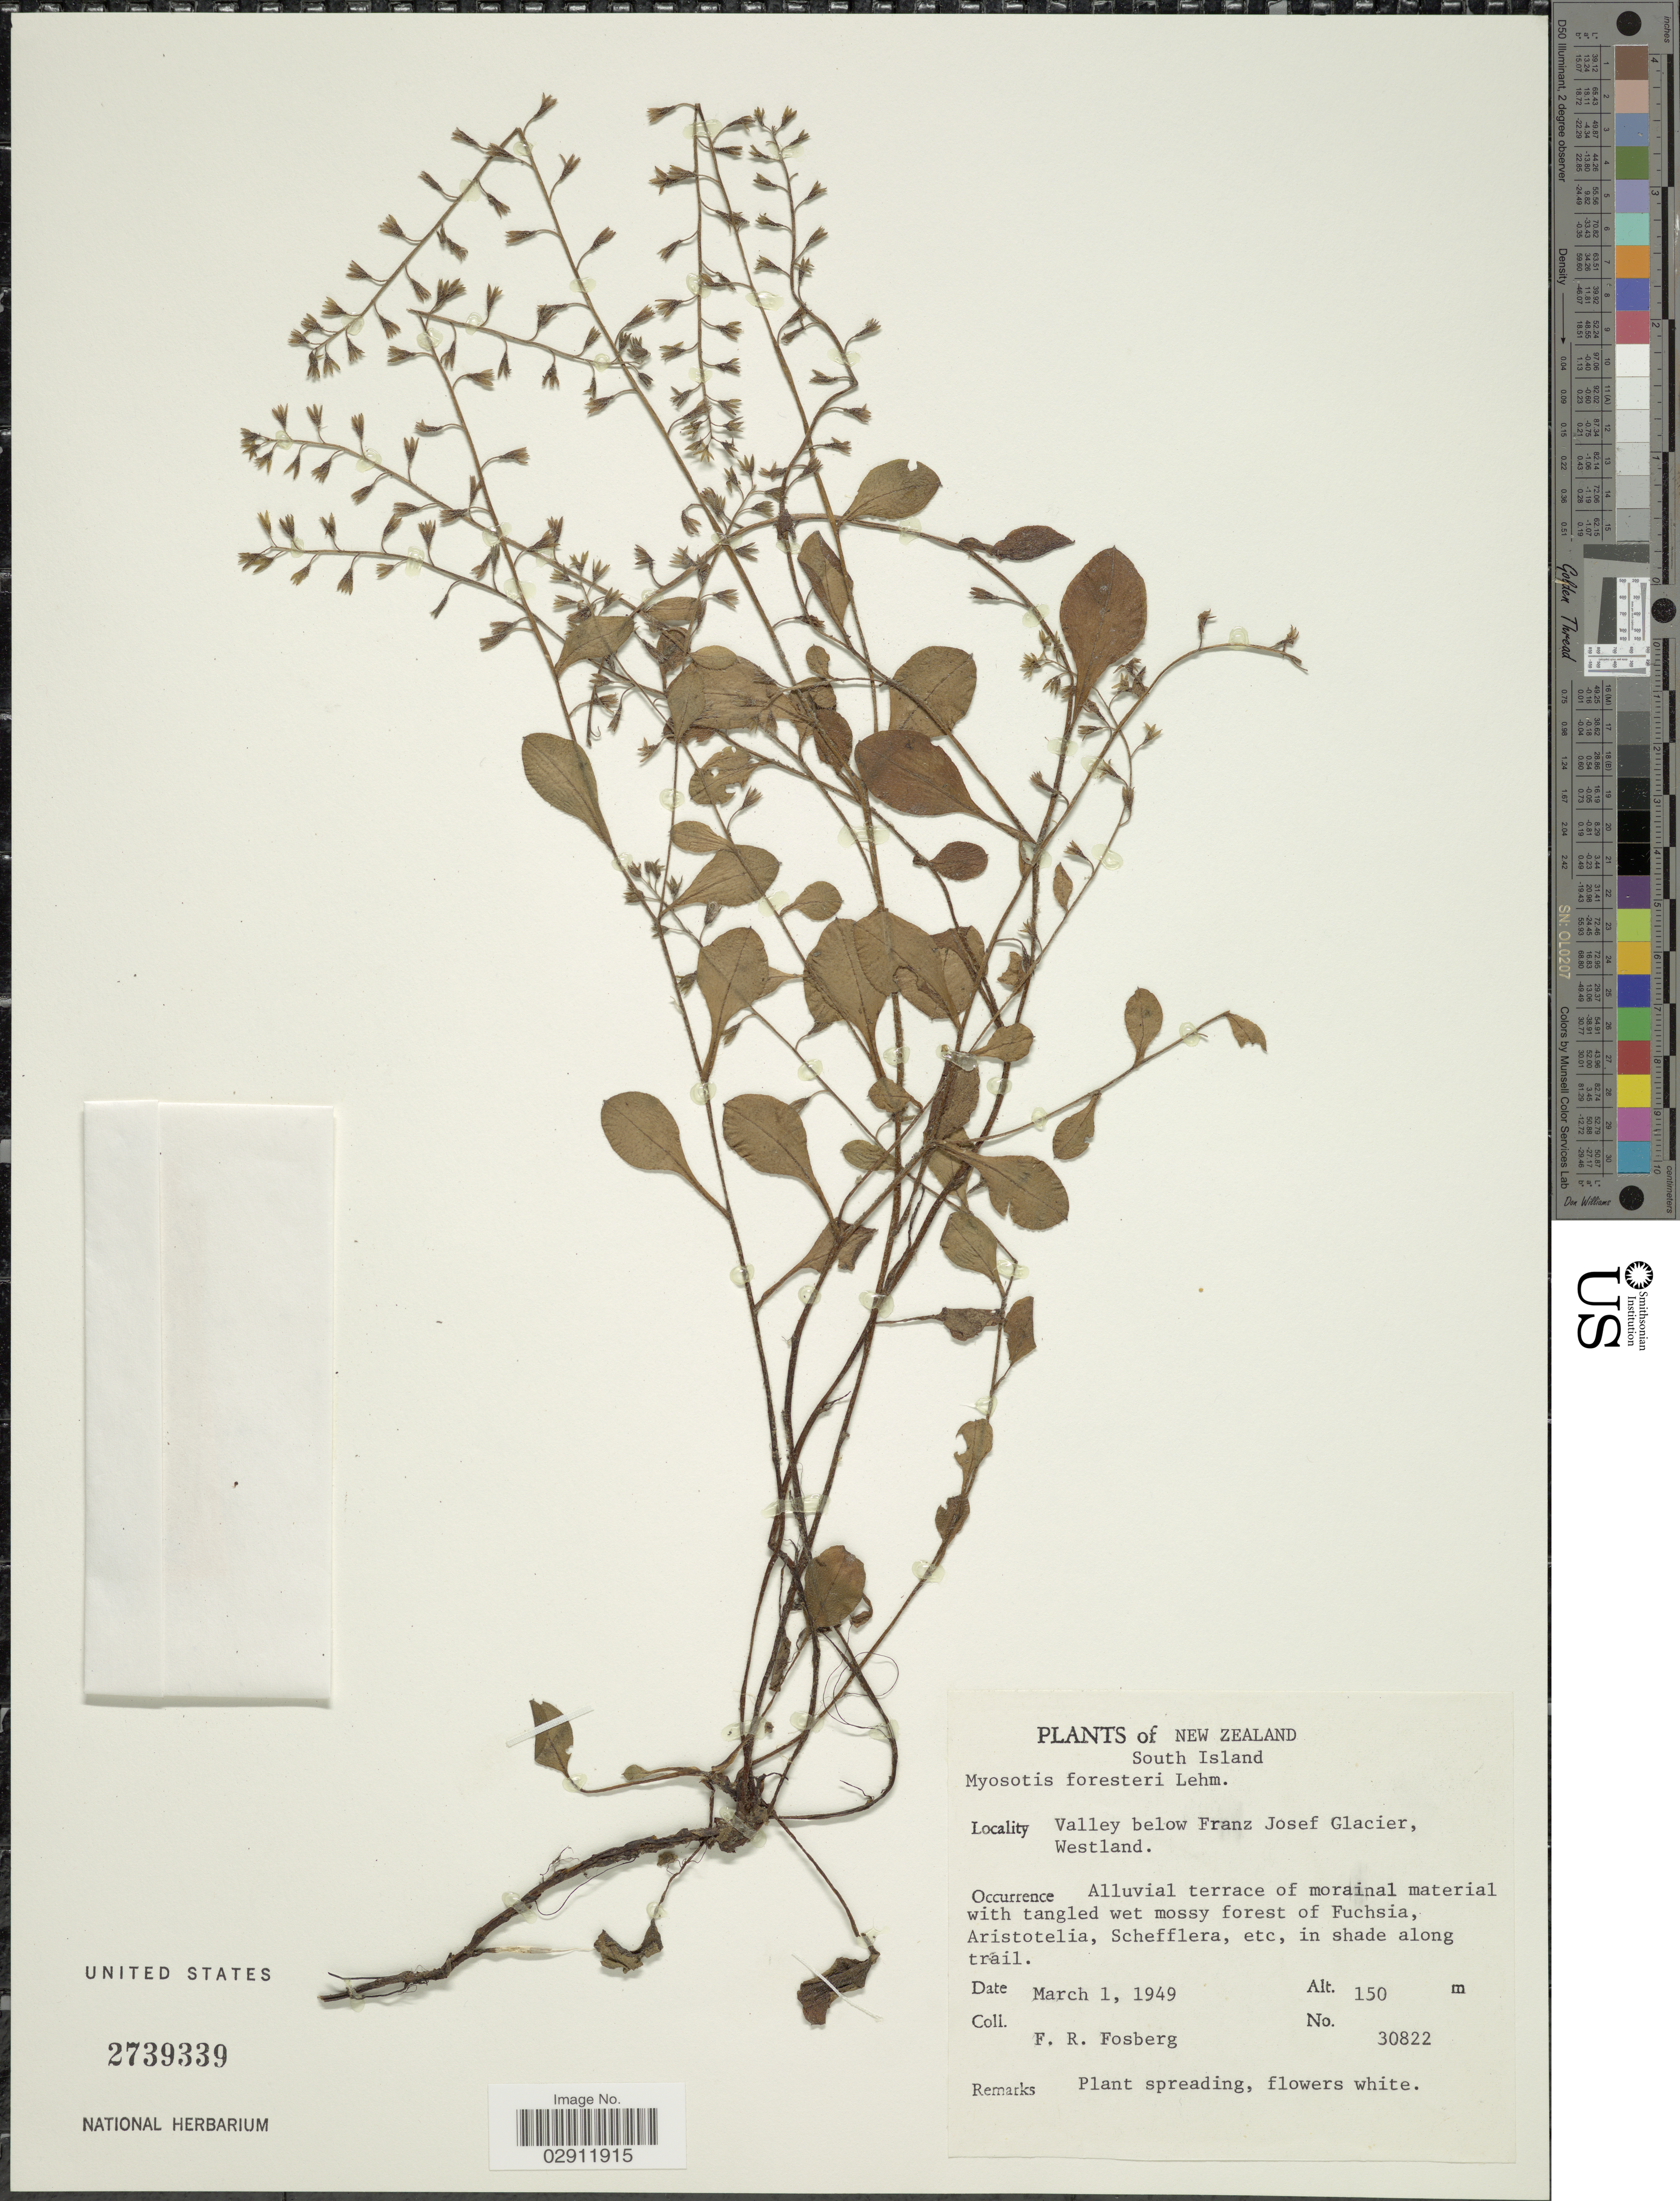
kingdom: Plantae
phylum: Tracheophyta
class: Magnoliopsida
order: Boraginales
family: Boraginaceae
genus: Myosotis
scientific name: Myosotis forsteri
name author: Lehm.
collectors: F. R. Fosberg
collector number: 30822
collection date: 1949-03-01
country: New Zealand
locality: South Island. Valley below Franz Josef Glacier, Westland.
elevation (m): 150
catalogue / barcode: US 2739339